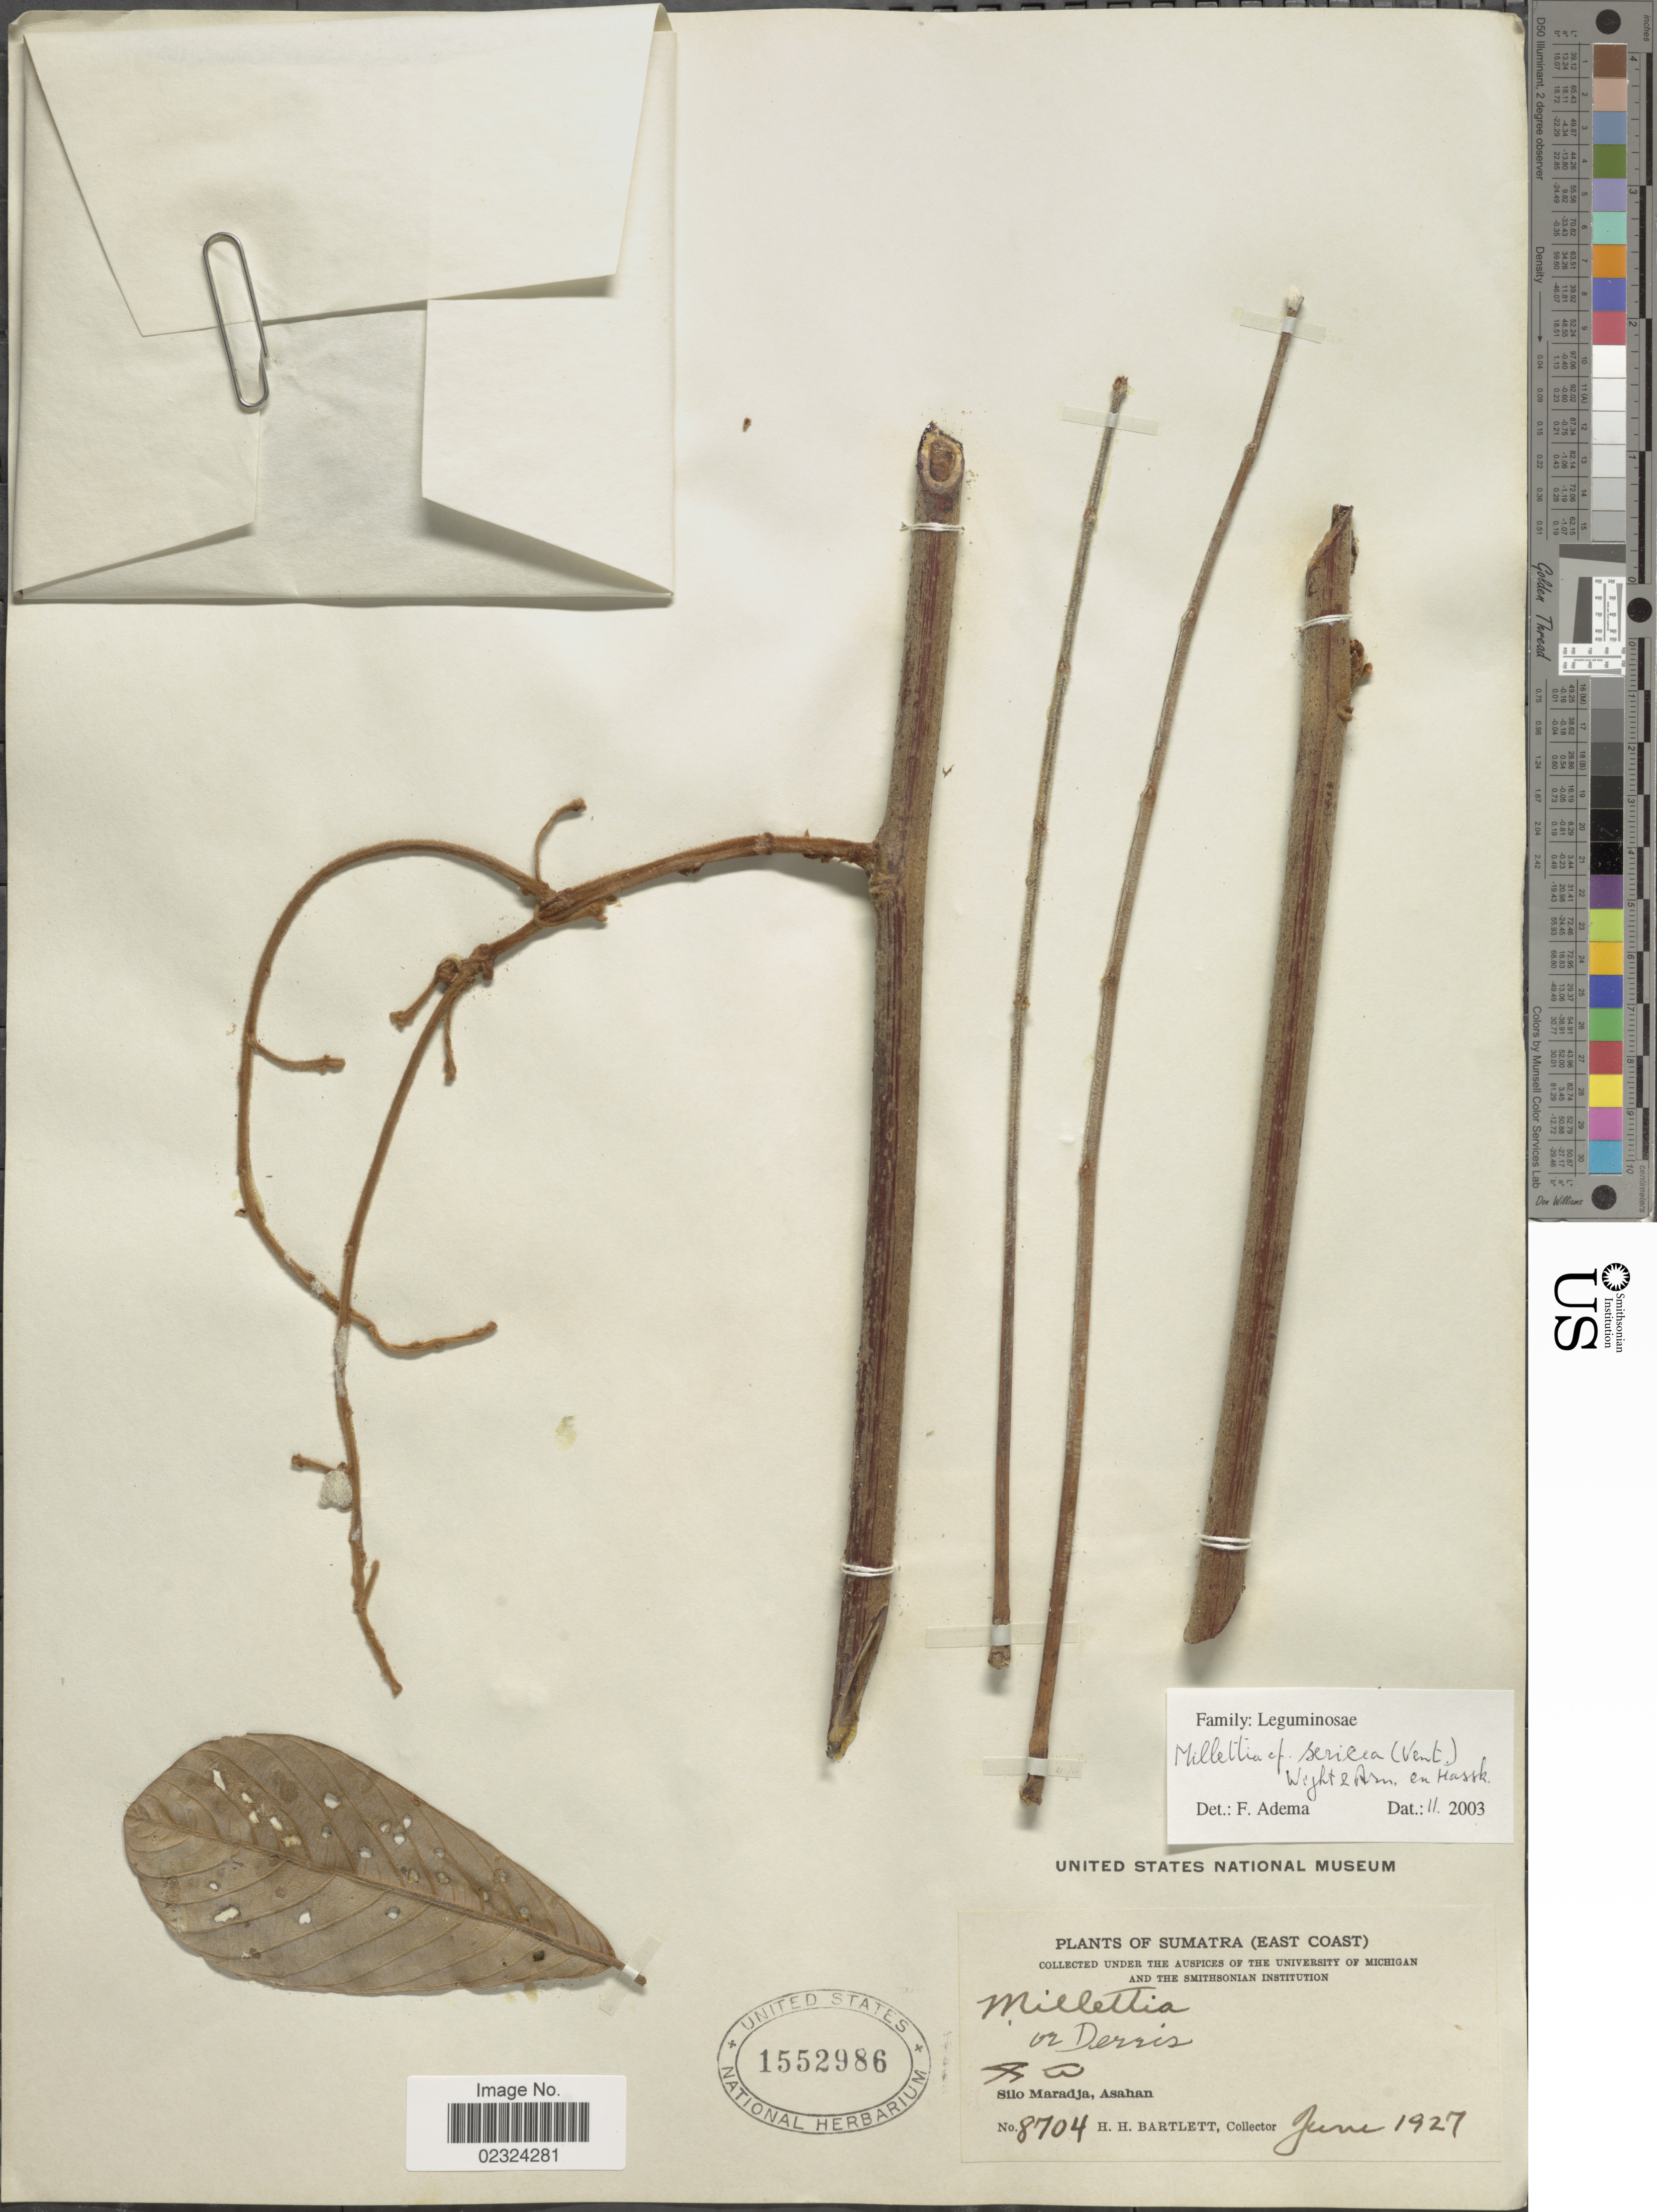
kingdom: Plantae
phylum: Tracheophyta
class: Magnoliopsida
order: Fabales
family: Fabaceae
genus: Millettia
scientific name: Millettia sericea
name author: (Vent.) Wight & Arn.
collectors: H. H. Bartlett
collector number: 8704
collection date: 1927-06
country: Indonesia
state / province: Sumatra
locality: East coast. Silo Maradja, Asahan.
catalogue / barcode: US 1552986